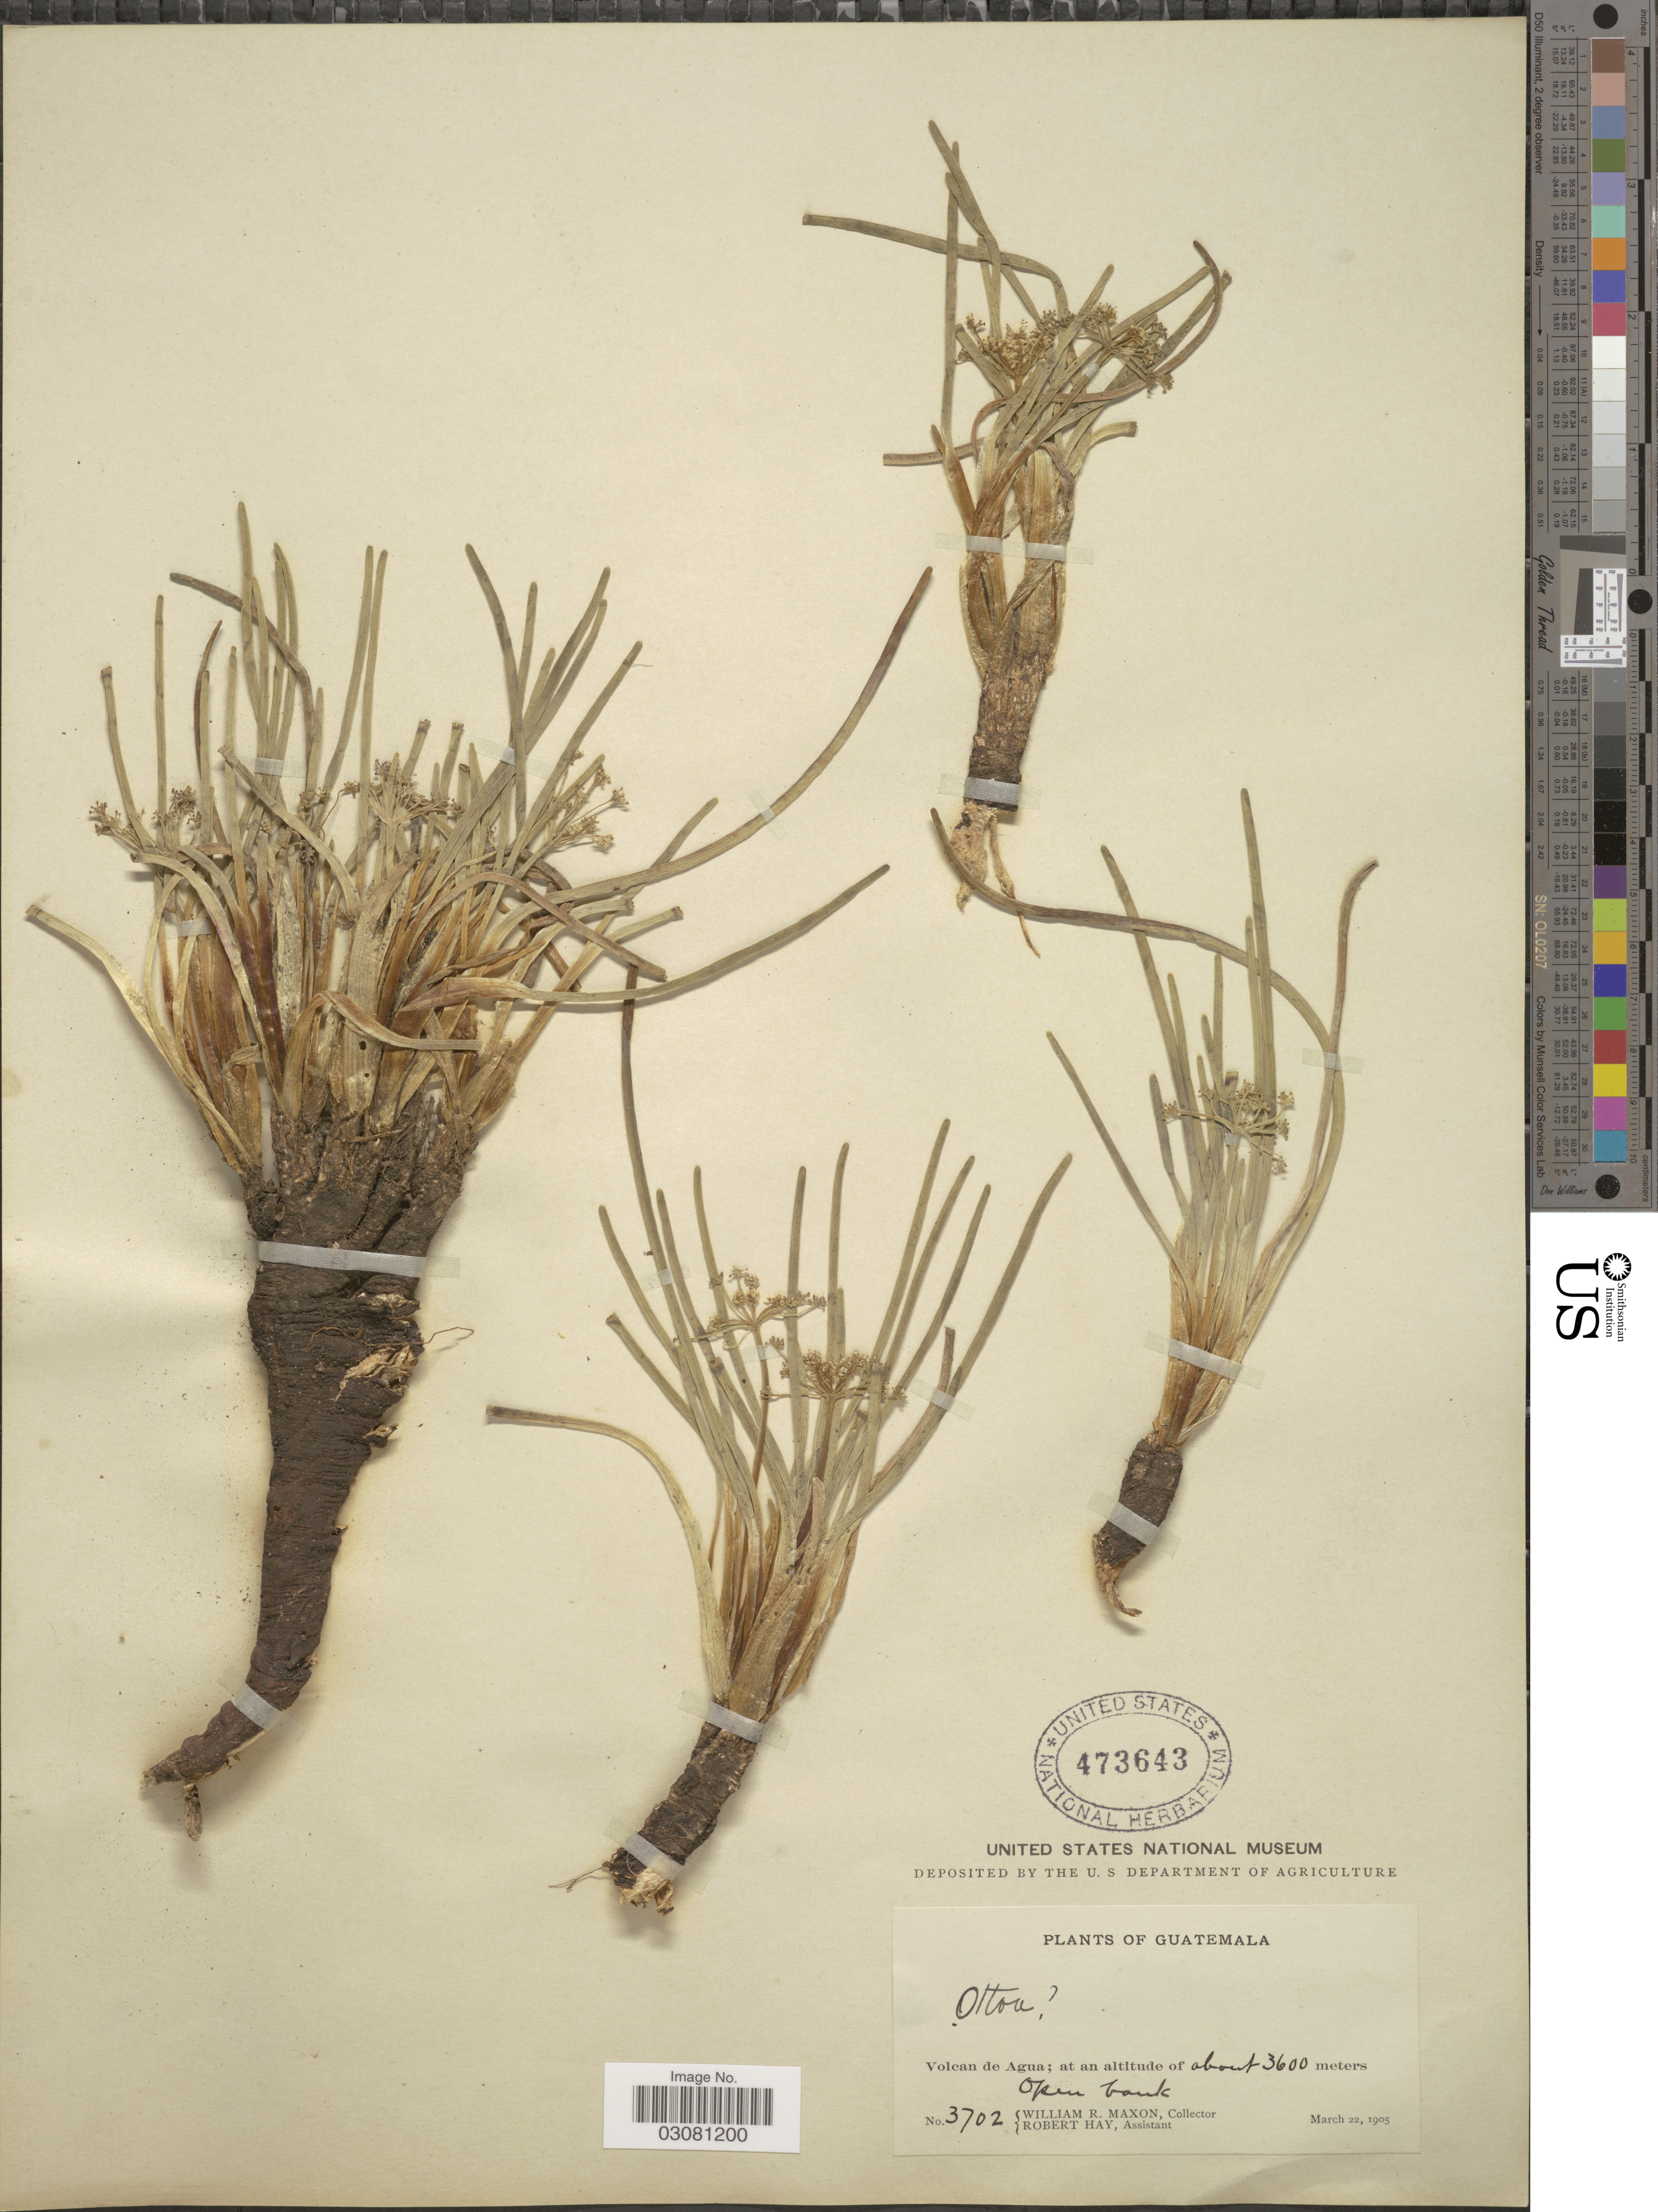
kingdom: Plantae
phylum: Tracheophyta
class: Magnoliopsida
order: Apiales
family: Apiaceae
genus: Ottoa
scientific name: Ottoa sp.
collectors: W. R. Maxon & R. Hay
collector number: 3702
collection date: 1905-03-22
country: Guatemala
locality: Volcan de Agua.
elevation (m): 3600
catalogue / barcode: US 473643